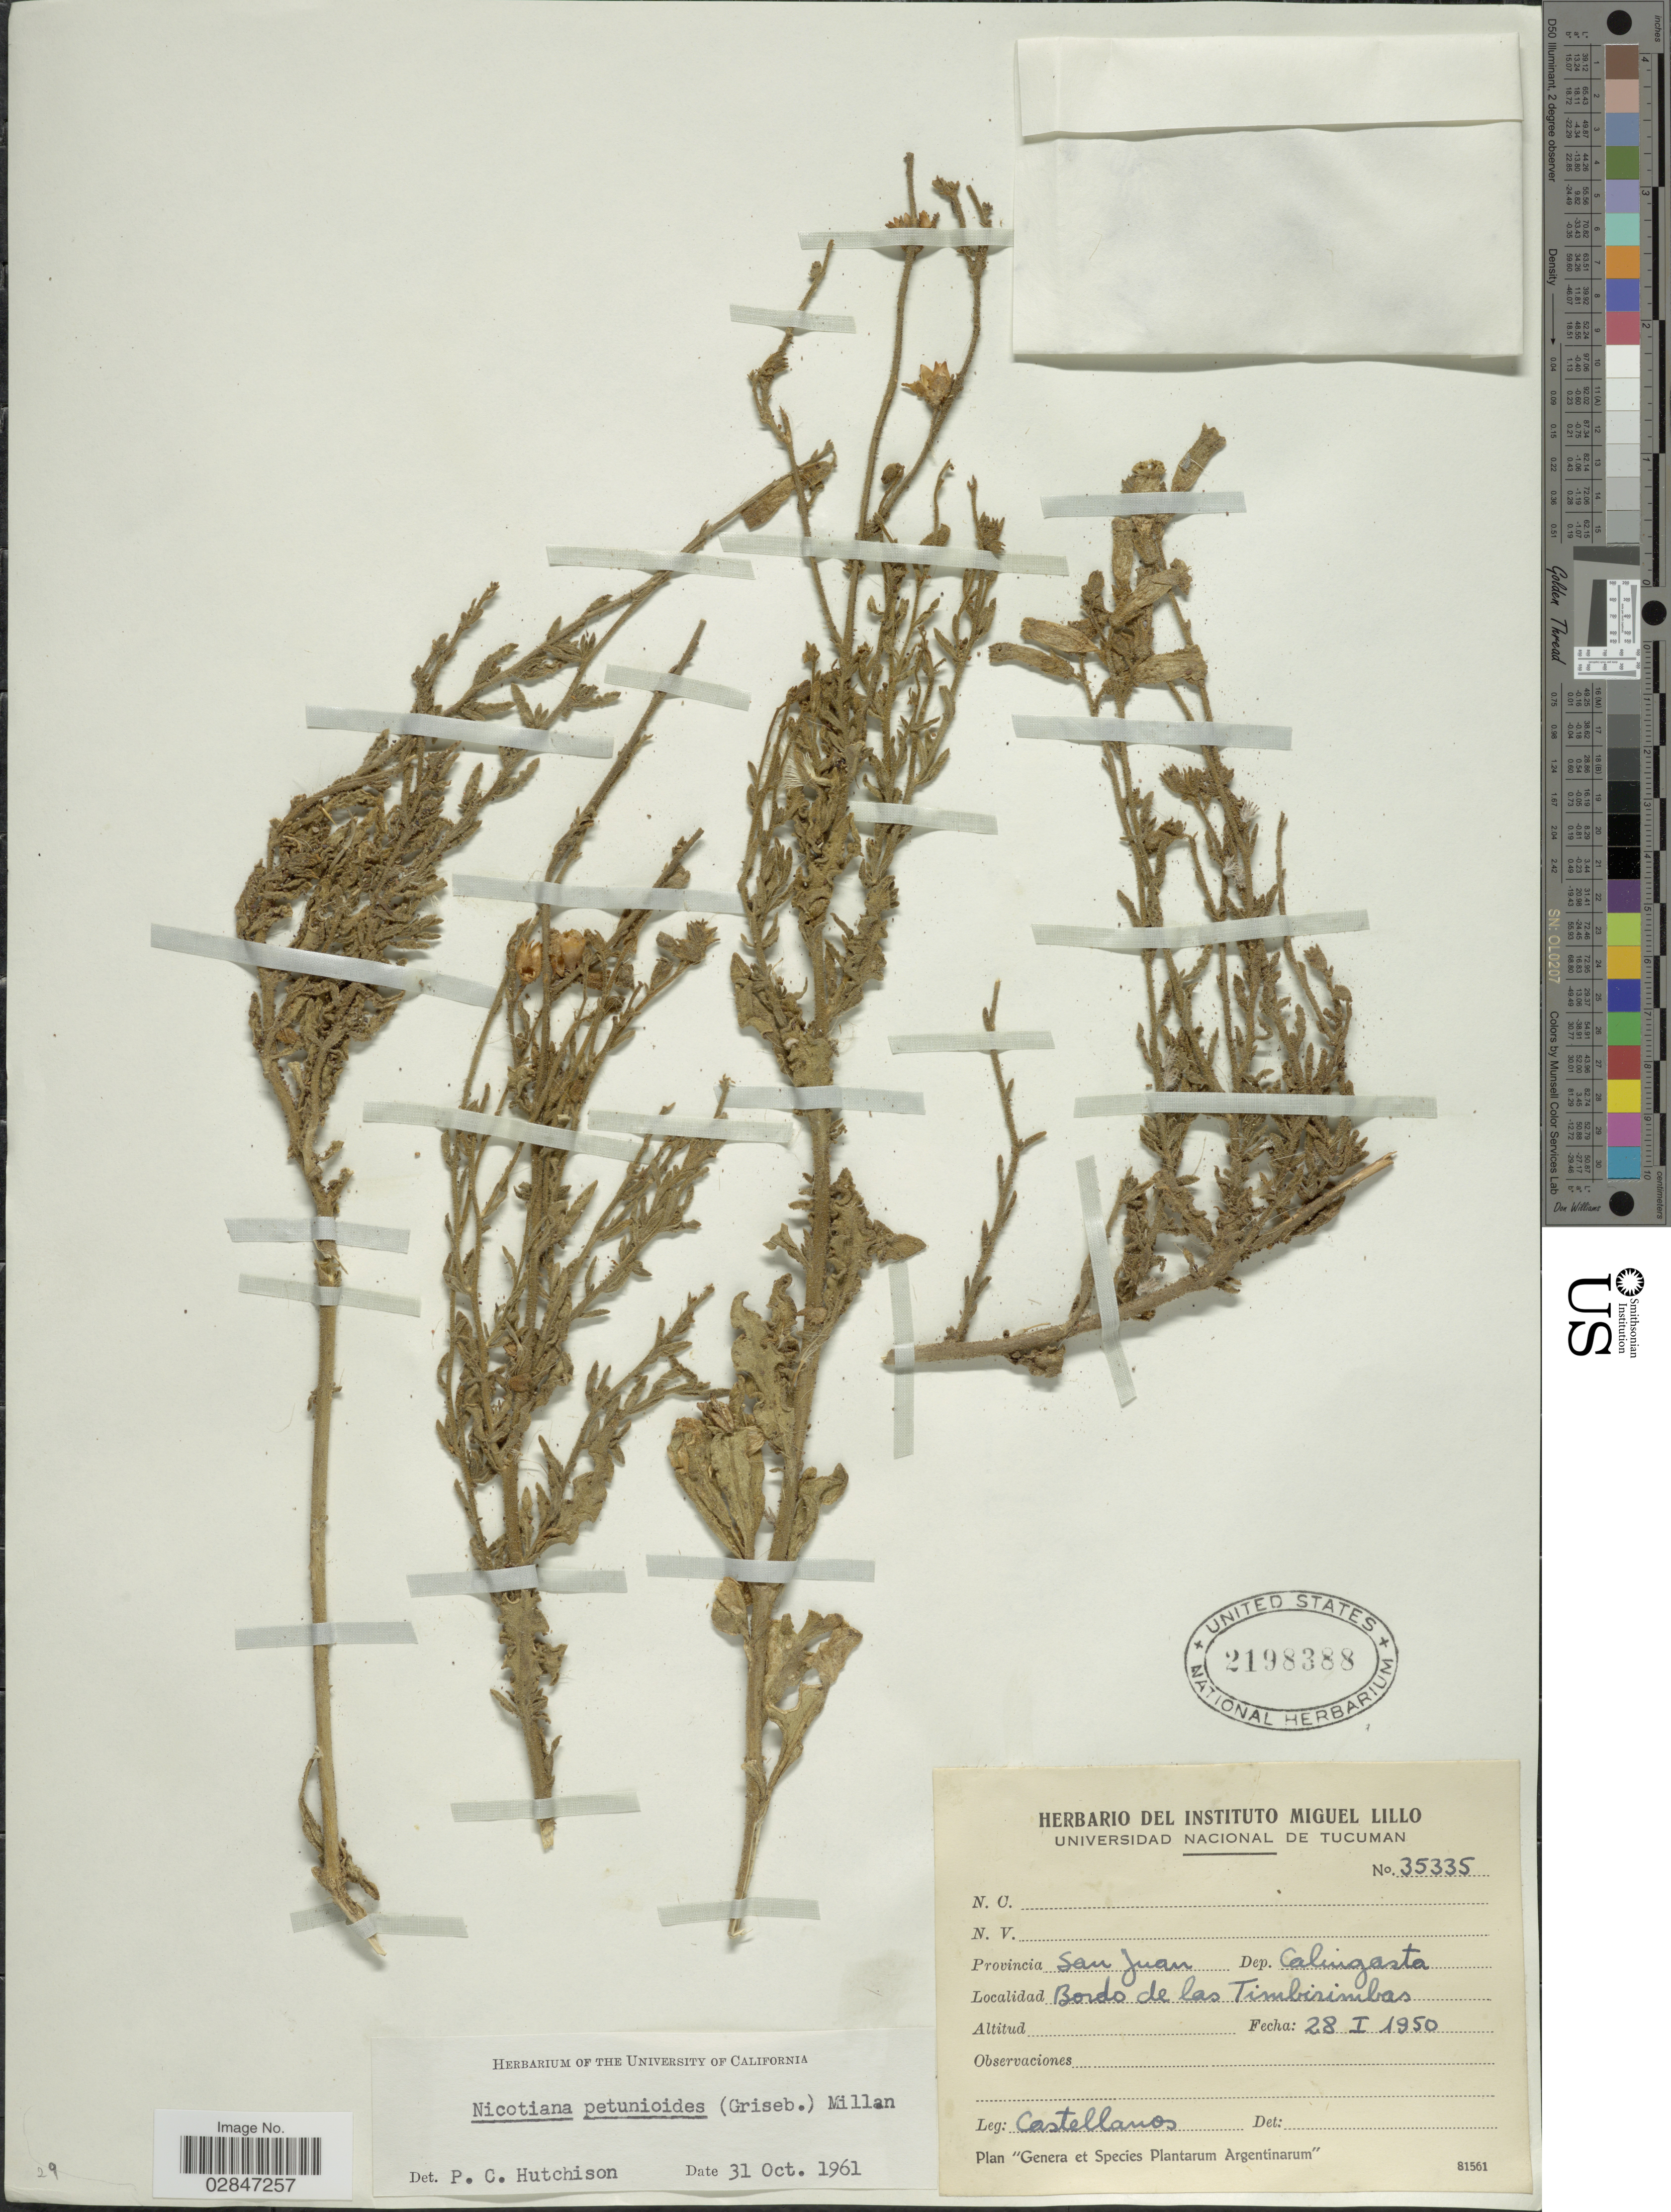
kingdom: Plantae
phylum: Tracheophyta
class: Magnoliopsida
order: Solanales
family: Solanaceae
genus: Nicotiana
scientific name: Nicotiana petunioides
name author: (Griseb.) Millán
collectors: -- Castellanos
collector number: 35335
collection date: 1950-01-28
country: Argentina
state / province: San Juan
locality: Provincia San Juan, Dep. Calingasta, Bordo de las Timbirimbas.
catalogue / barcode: US 2198388